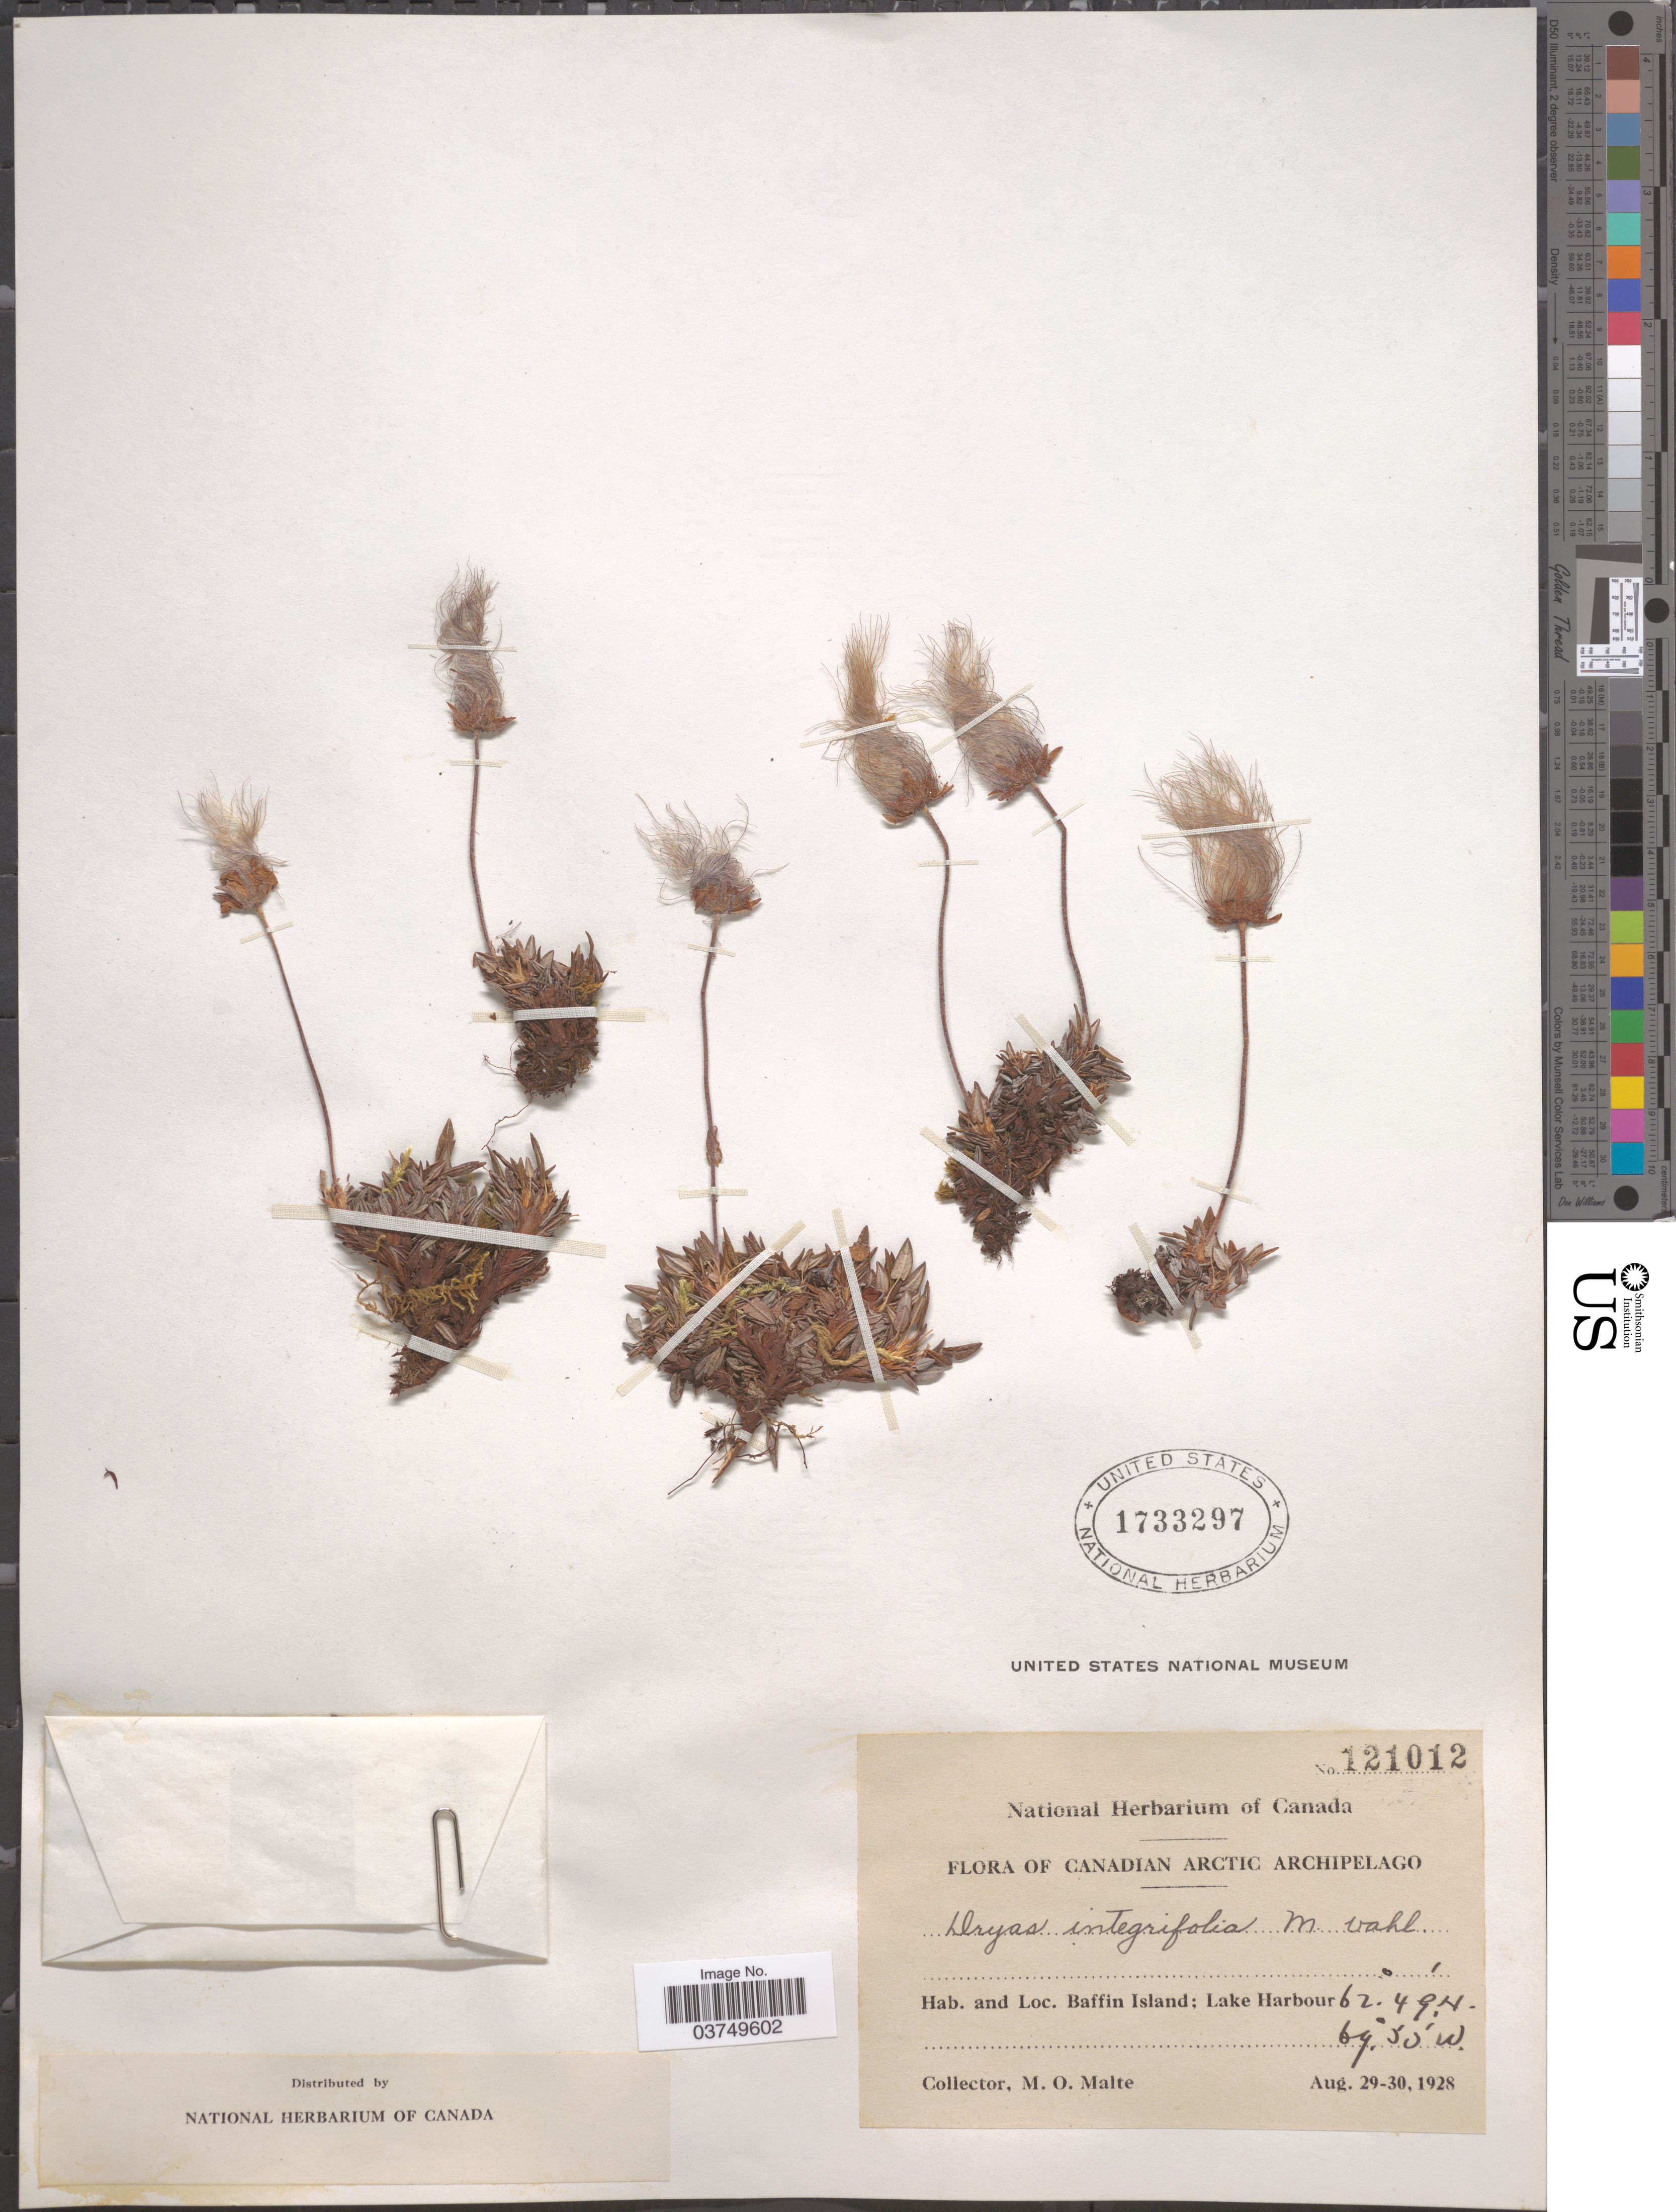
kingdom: Plantae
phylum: Tracheophyta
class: Magnoliopsida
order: Rosales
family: Rosaceae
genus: Dryas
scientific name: Dryas integrifolia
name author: Vahl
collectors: M. O. Malte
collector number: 121012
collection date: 1928-08-29/1928-08-30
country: Canada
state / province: Nunavut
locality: Canadian Arctic Archipelago. Baffin Island; Lake Harbour.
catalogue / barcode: US 1733297